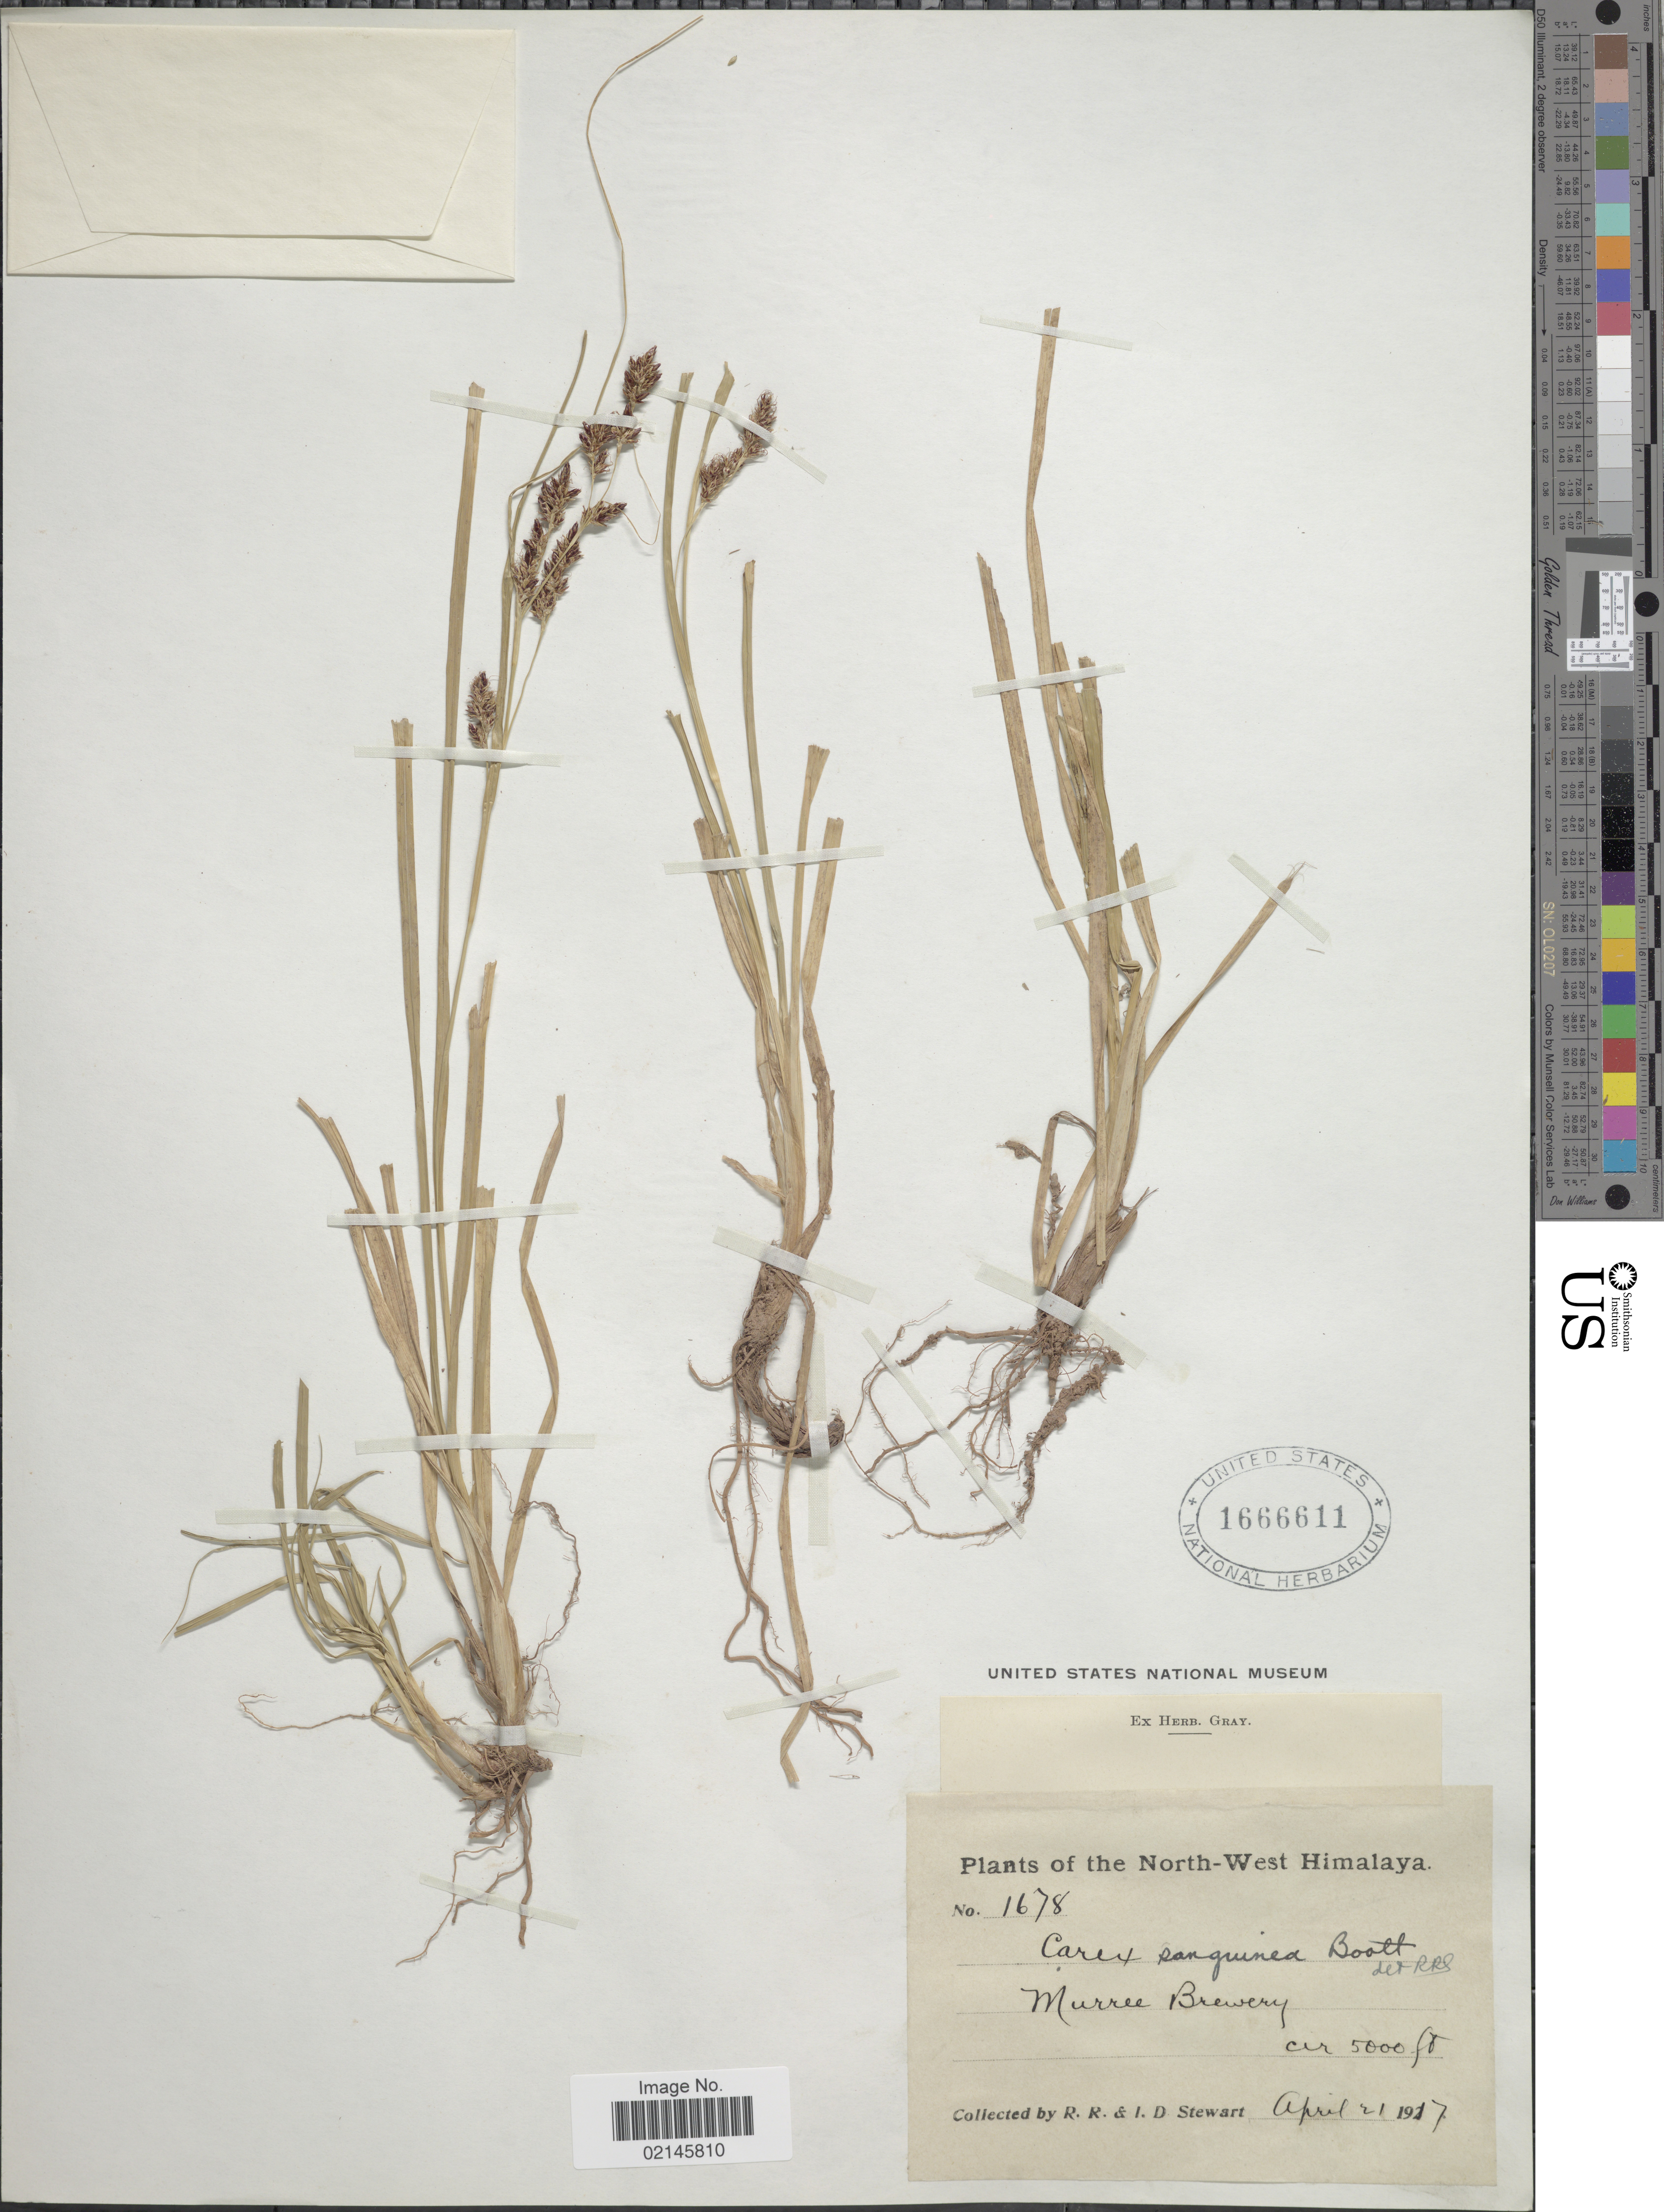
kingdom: Plantae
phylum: Tracheophyta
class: Liliopsida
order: Poales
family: Cyperaceae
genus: Carex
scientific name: Carex sanguinea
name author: Boott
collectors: R. R. Stewart & I. Stewart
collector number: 1678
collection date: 1917-04-21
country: Pakistan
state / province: Punjab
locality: North-West Himalaya. Murree Brewery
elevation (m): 1524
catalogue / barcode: US 1666611